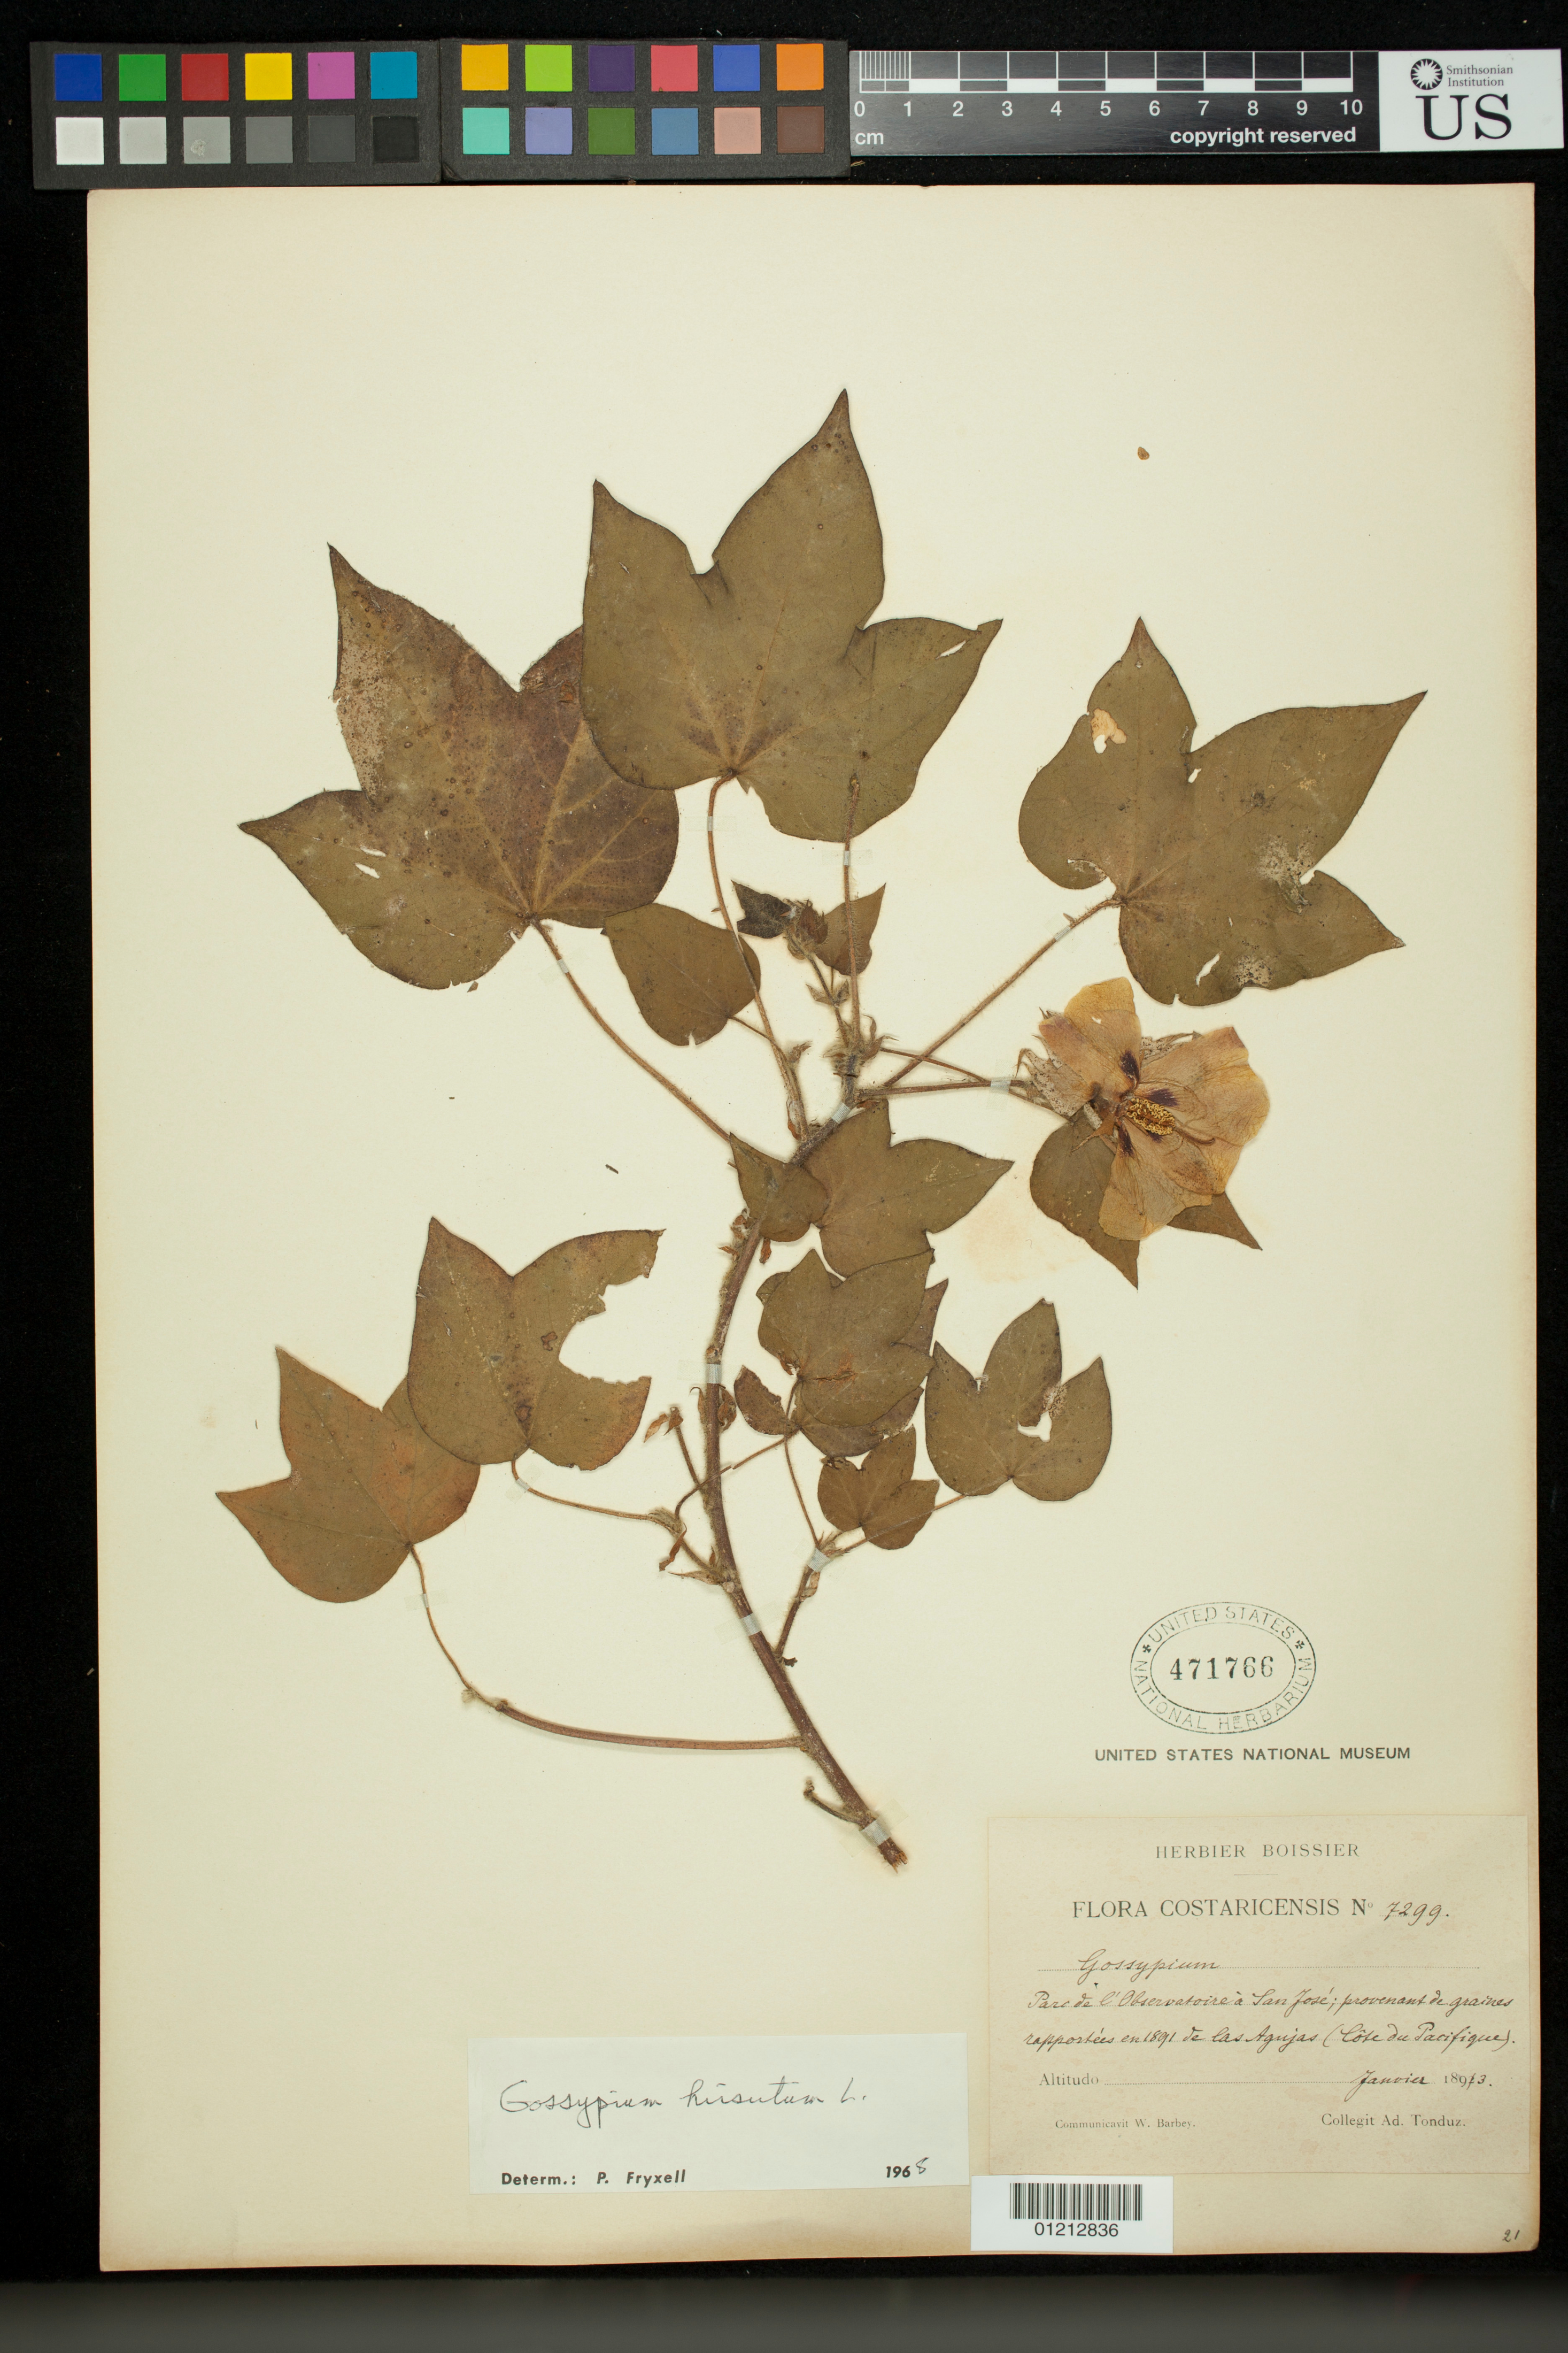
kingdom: Plantae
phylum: Tracheophyta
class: Magnoliopsida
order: Malvales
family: Malvaceae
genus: Gossypium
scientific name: Gossypium hirsutum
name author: L.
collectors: A. Tonduz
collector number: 7299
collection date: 1893-01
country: Costa Rica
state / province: San Jose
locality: Parc de l'Observatoire a San Jose; provenant de graines rapportees en 1891 de las Agujas (Cote du Pacifique).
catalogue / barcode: US 471766